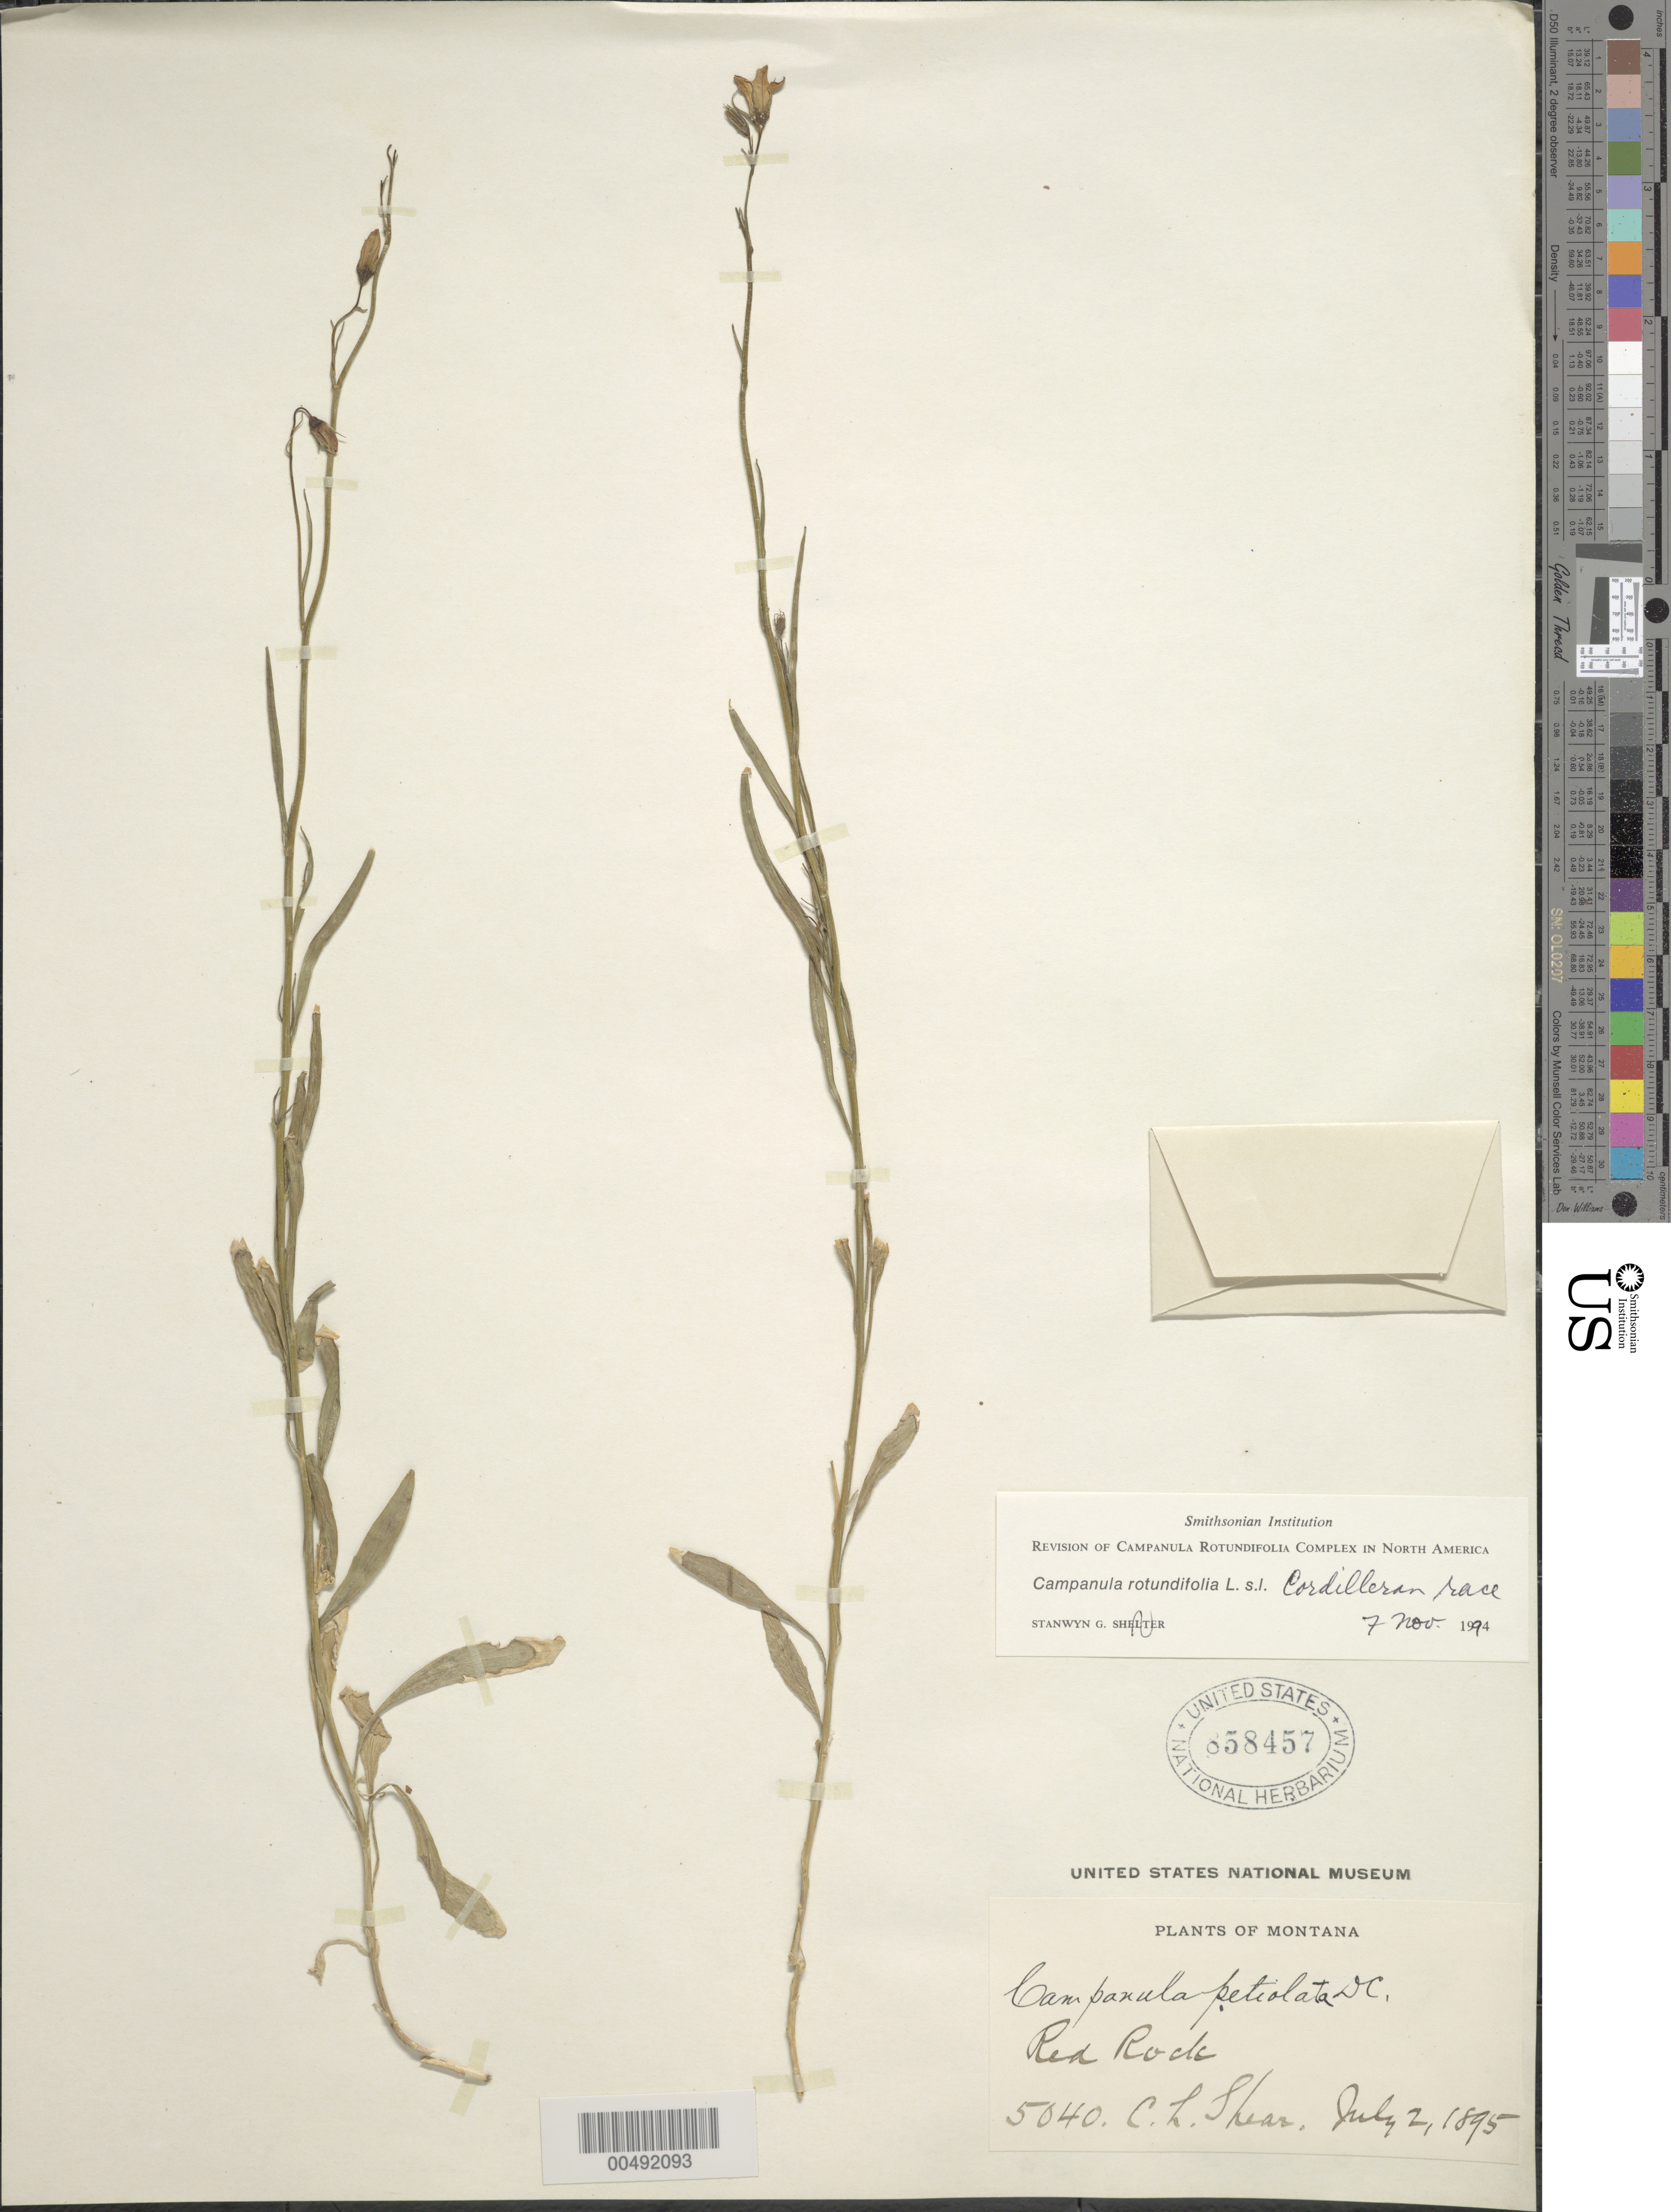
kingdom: Plantae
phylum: Tracheophyta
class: Magnoliopsida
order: Asterales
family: Campanulaceae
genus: Campanula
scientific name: Campanula rotundifolia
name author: L.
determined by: Shetler, Stanwyn G., (US), NMNH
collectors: C. L. Shear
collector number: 5040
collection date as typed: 02 Jul 1895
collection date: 1895-07-02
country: United States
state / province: Montana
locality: Red Rock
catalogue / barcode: US 858457